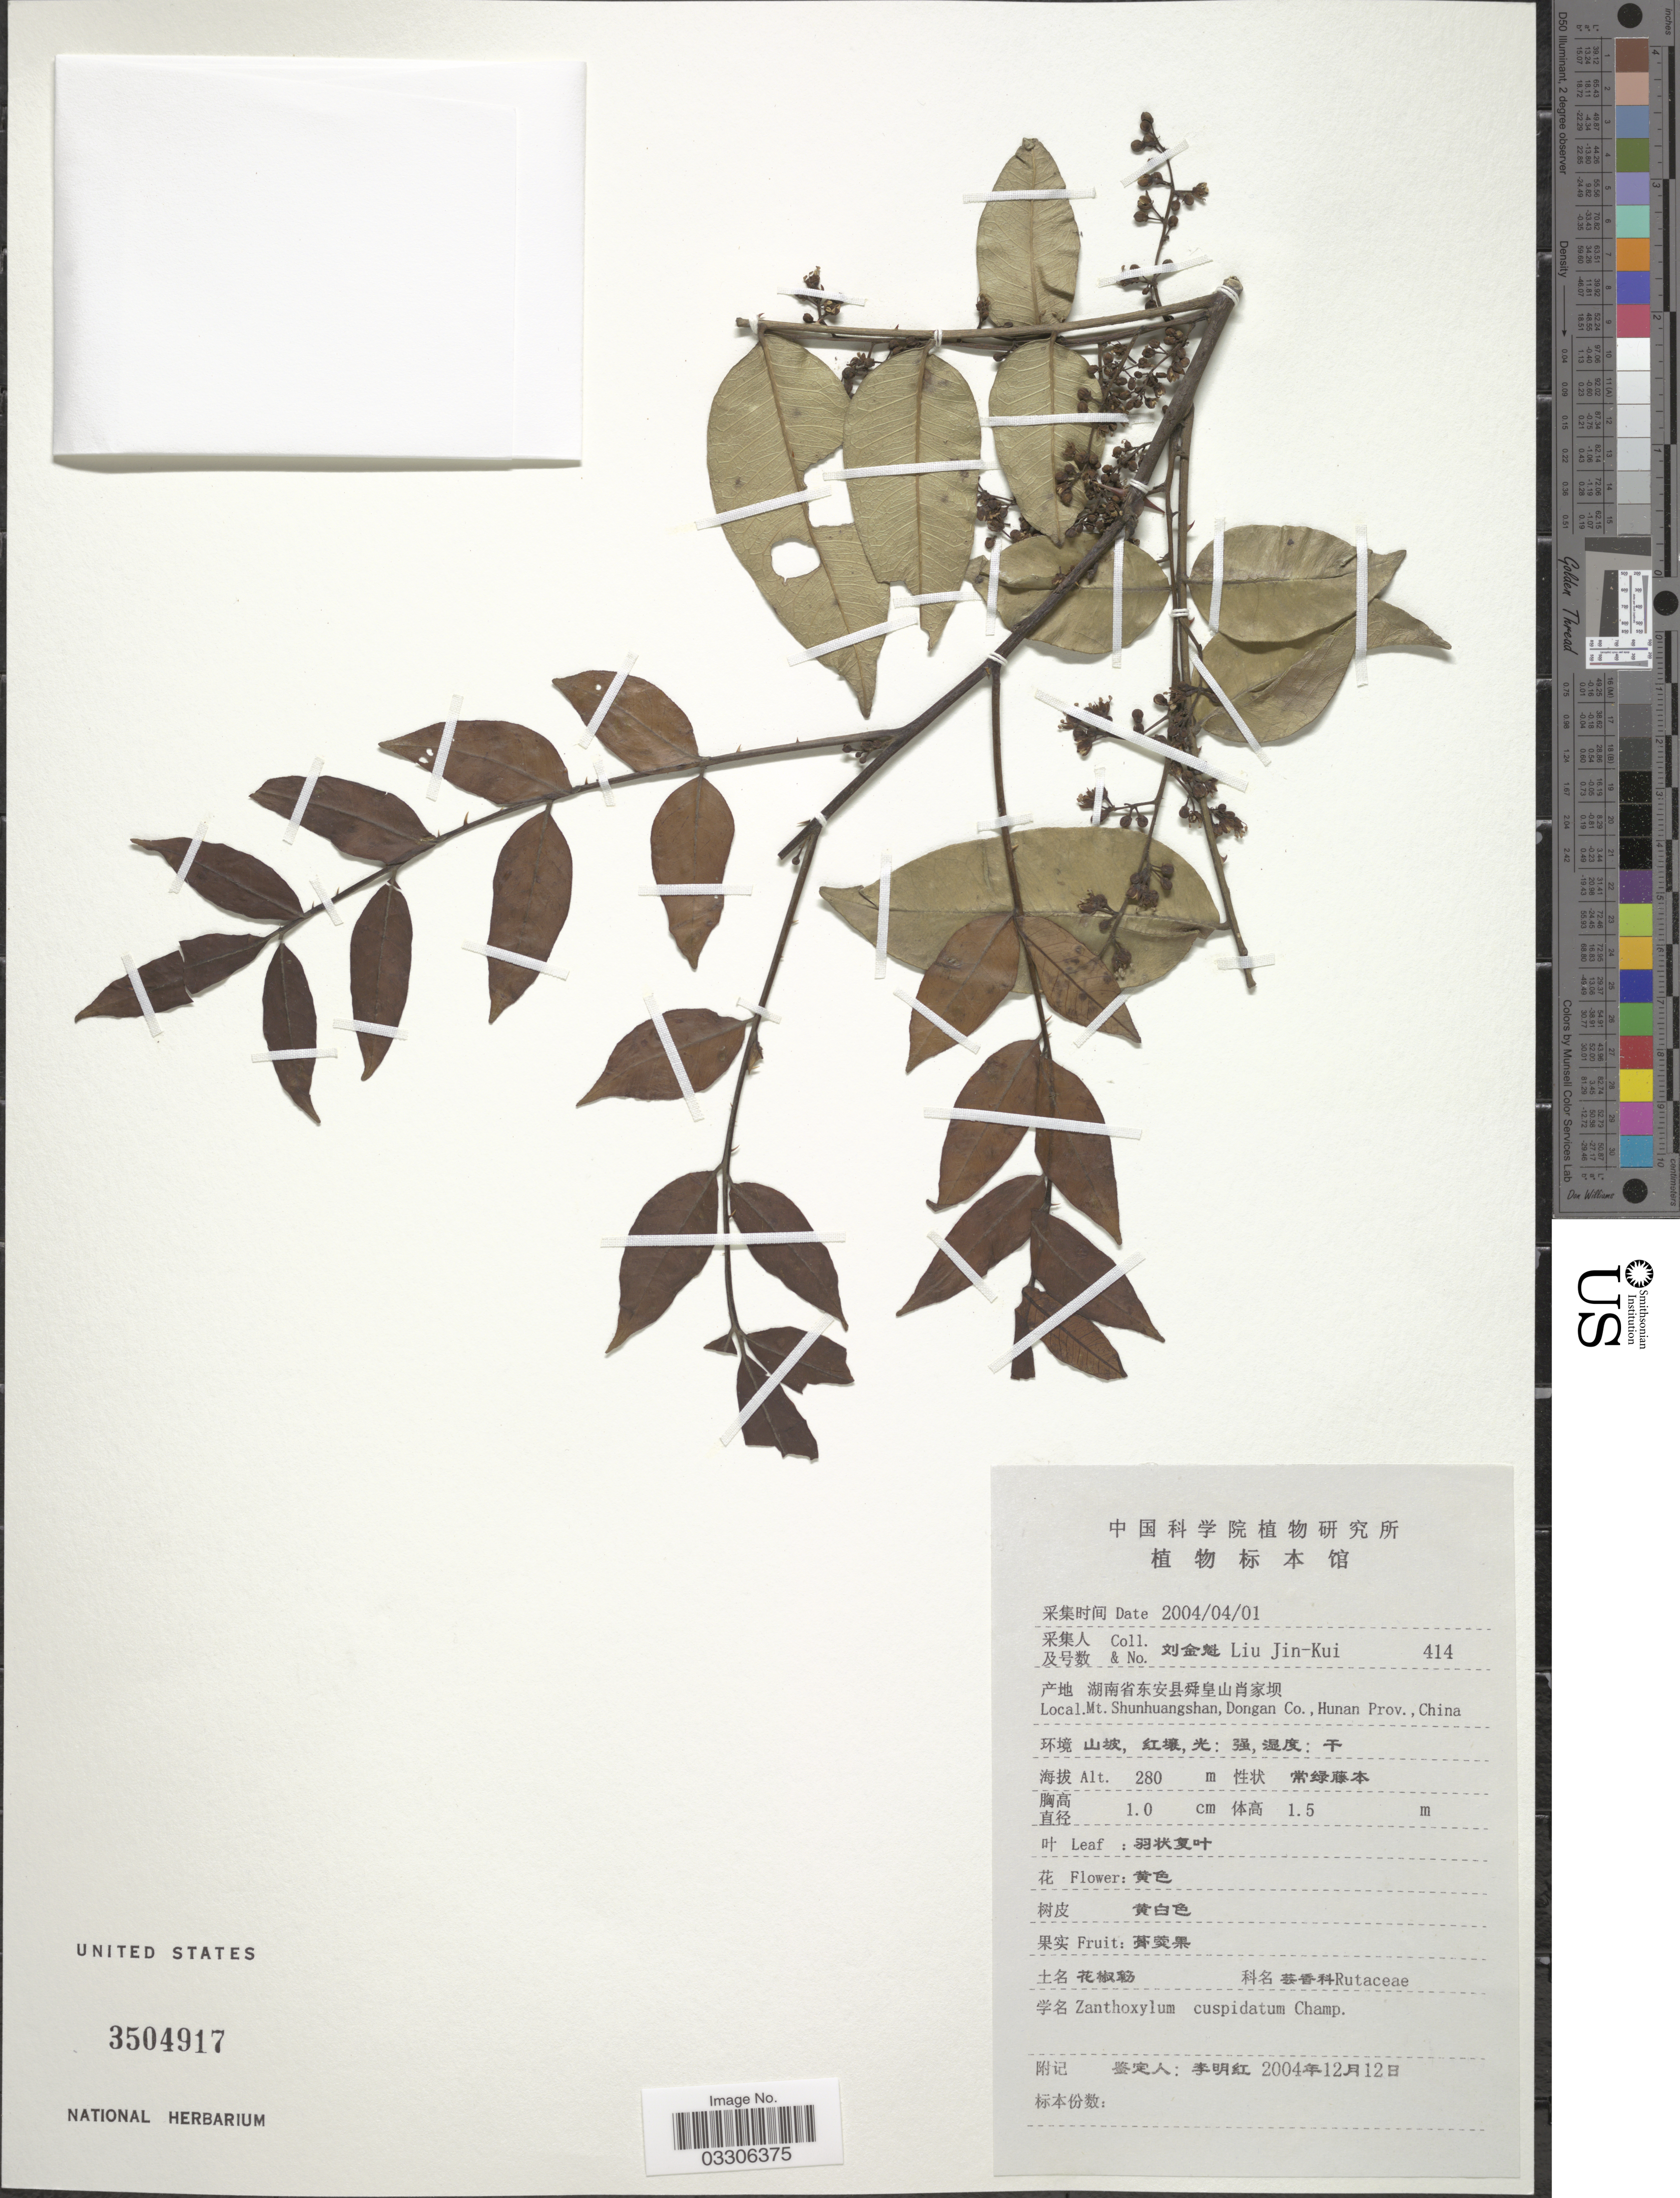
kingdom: Plantae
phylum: Tracheophyta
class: Magnoliopsida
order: Sapindales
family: Rutaceae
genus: Zanthoxylum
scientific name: Zanthoxylum scandens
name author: Blume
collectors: Liu Jin-Kui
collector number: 414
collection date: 2004-04-01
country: China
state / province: Hunan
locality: Mt. Shunhuangshan, Dongan Co.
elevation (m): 280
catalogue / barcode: US 3504917